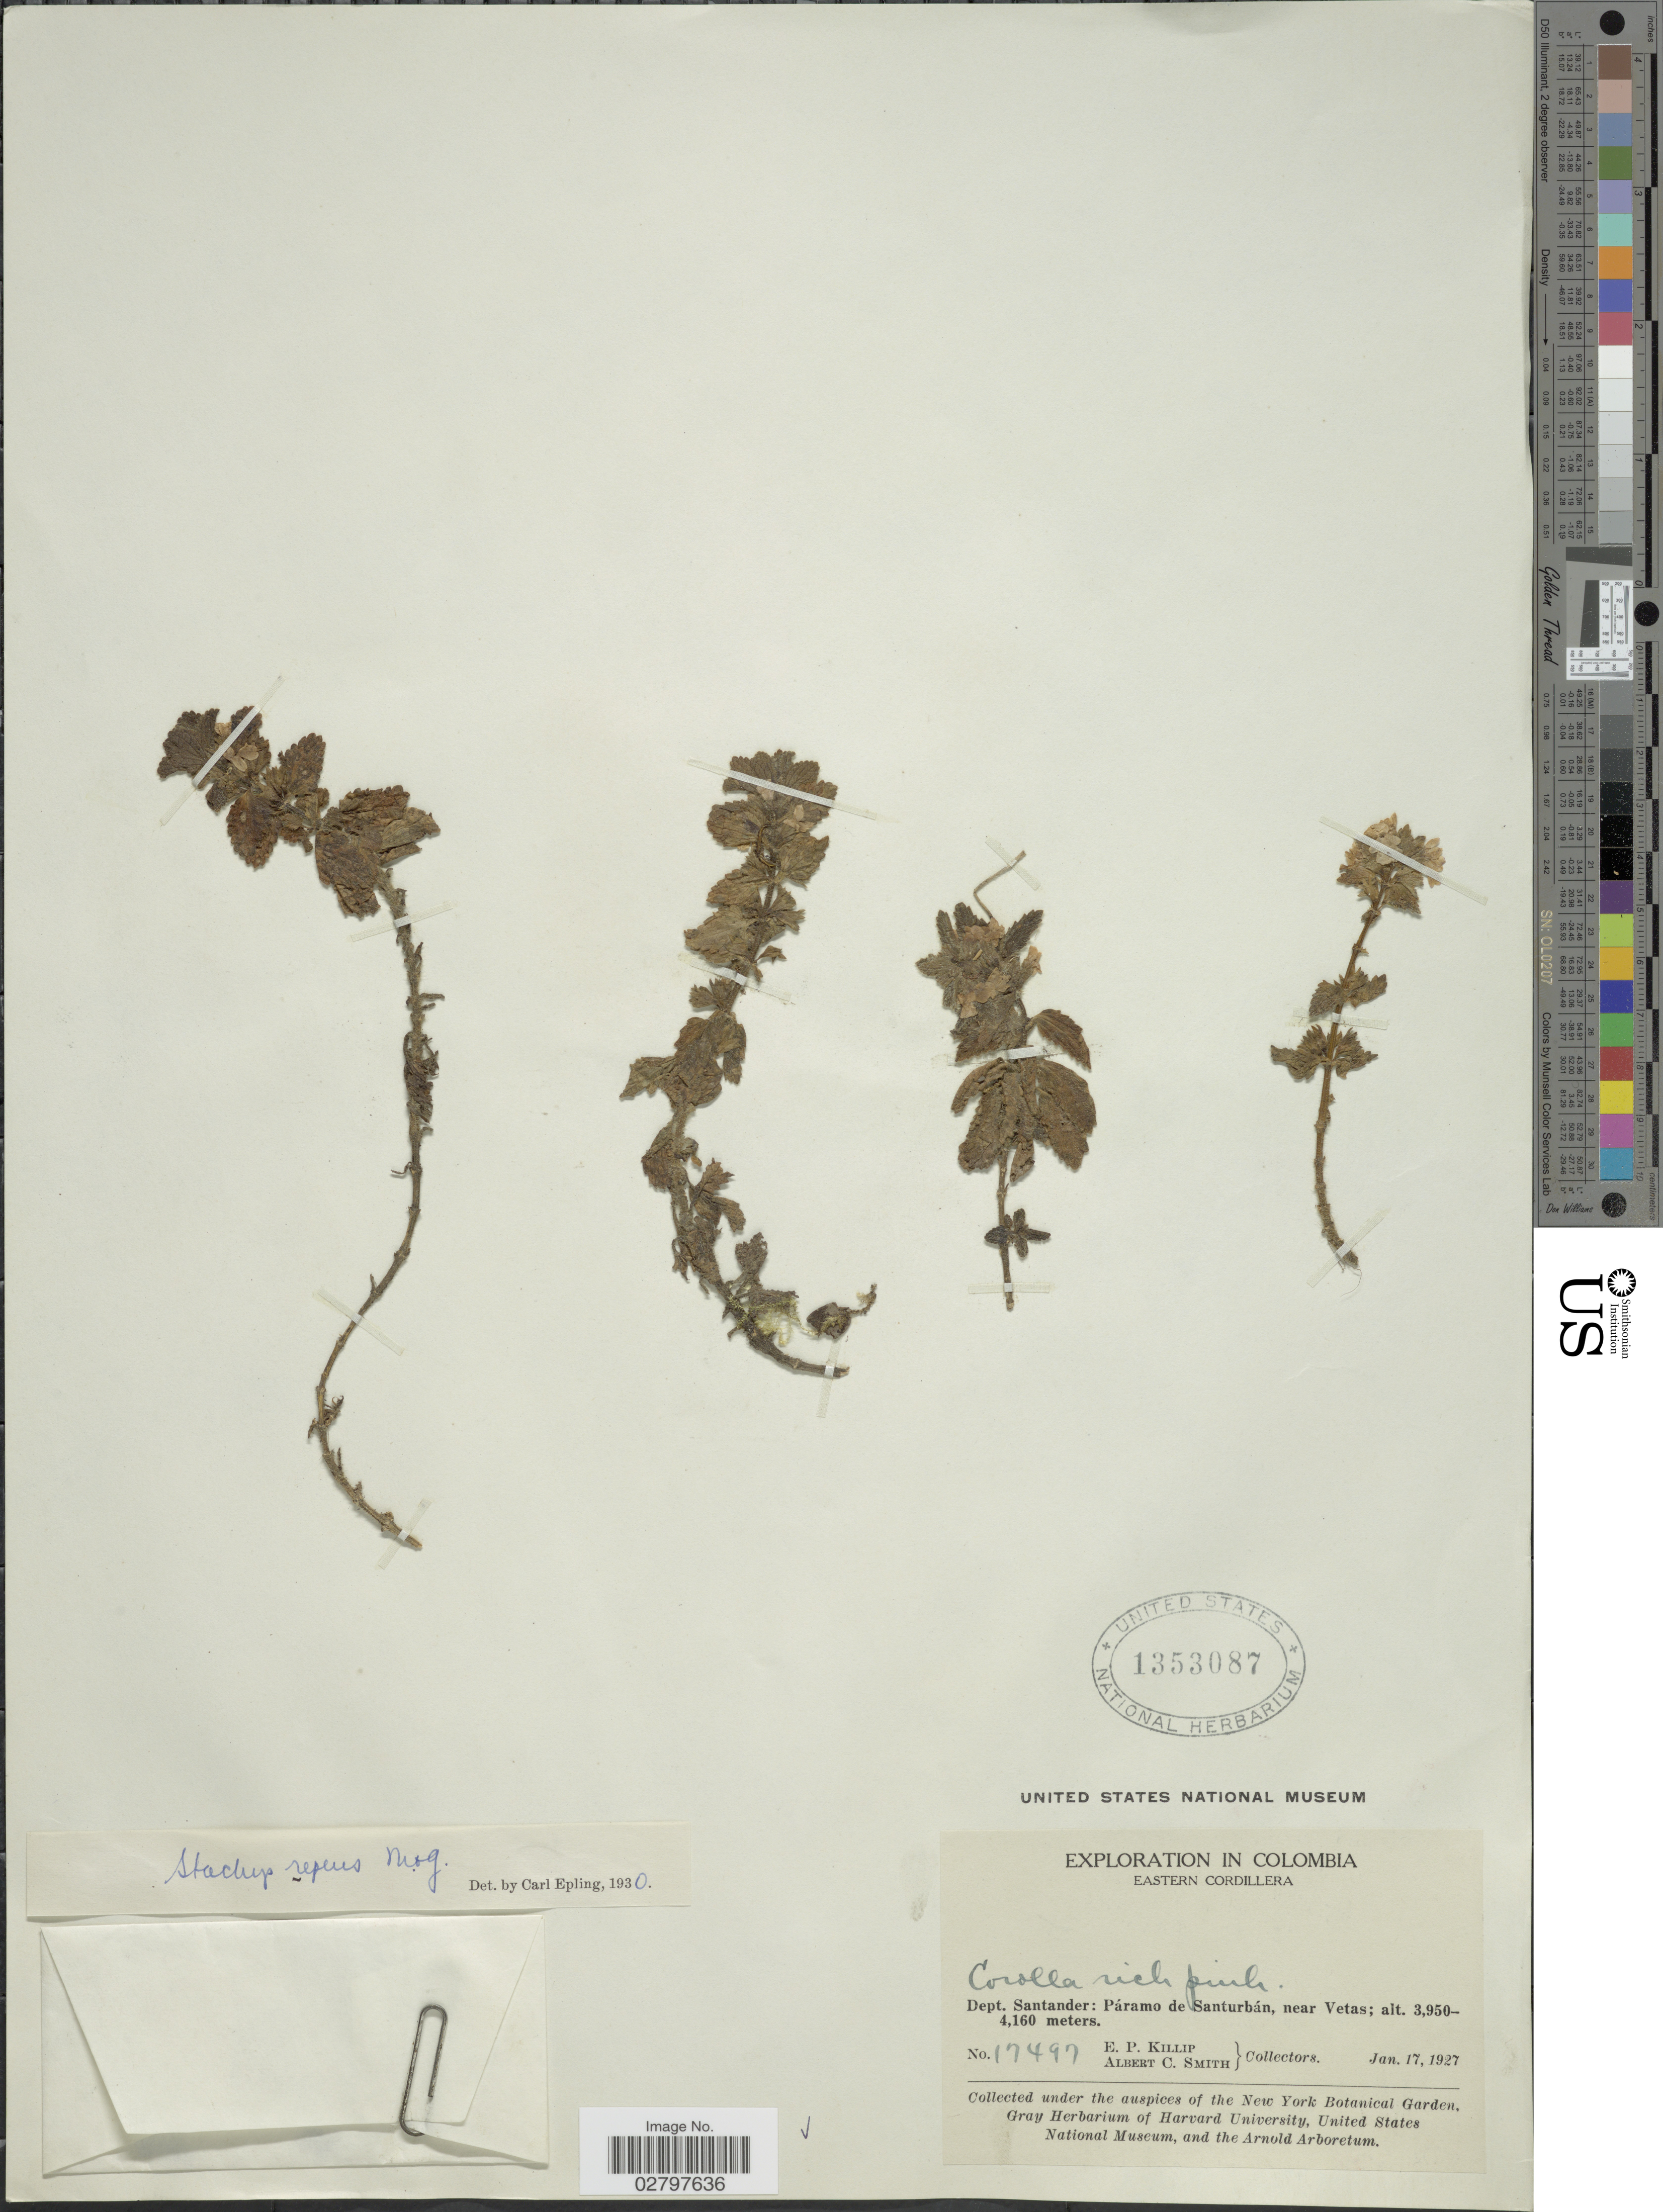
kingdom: Plantae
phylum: Tracheophyta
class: Magnoliopsida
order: Lamiales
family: Lamiaceae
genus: Stachys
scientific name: Stachys repens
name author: Schur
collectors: E. P. Killip & A. C. Smith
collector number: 17497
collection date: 1927-01-17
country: Colombia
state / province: Santander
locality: Eastern Cordillera, Dept. Santander, Páramo de Santurbán, near Vetas.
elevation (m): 3950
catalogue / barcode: US 1353087